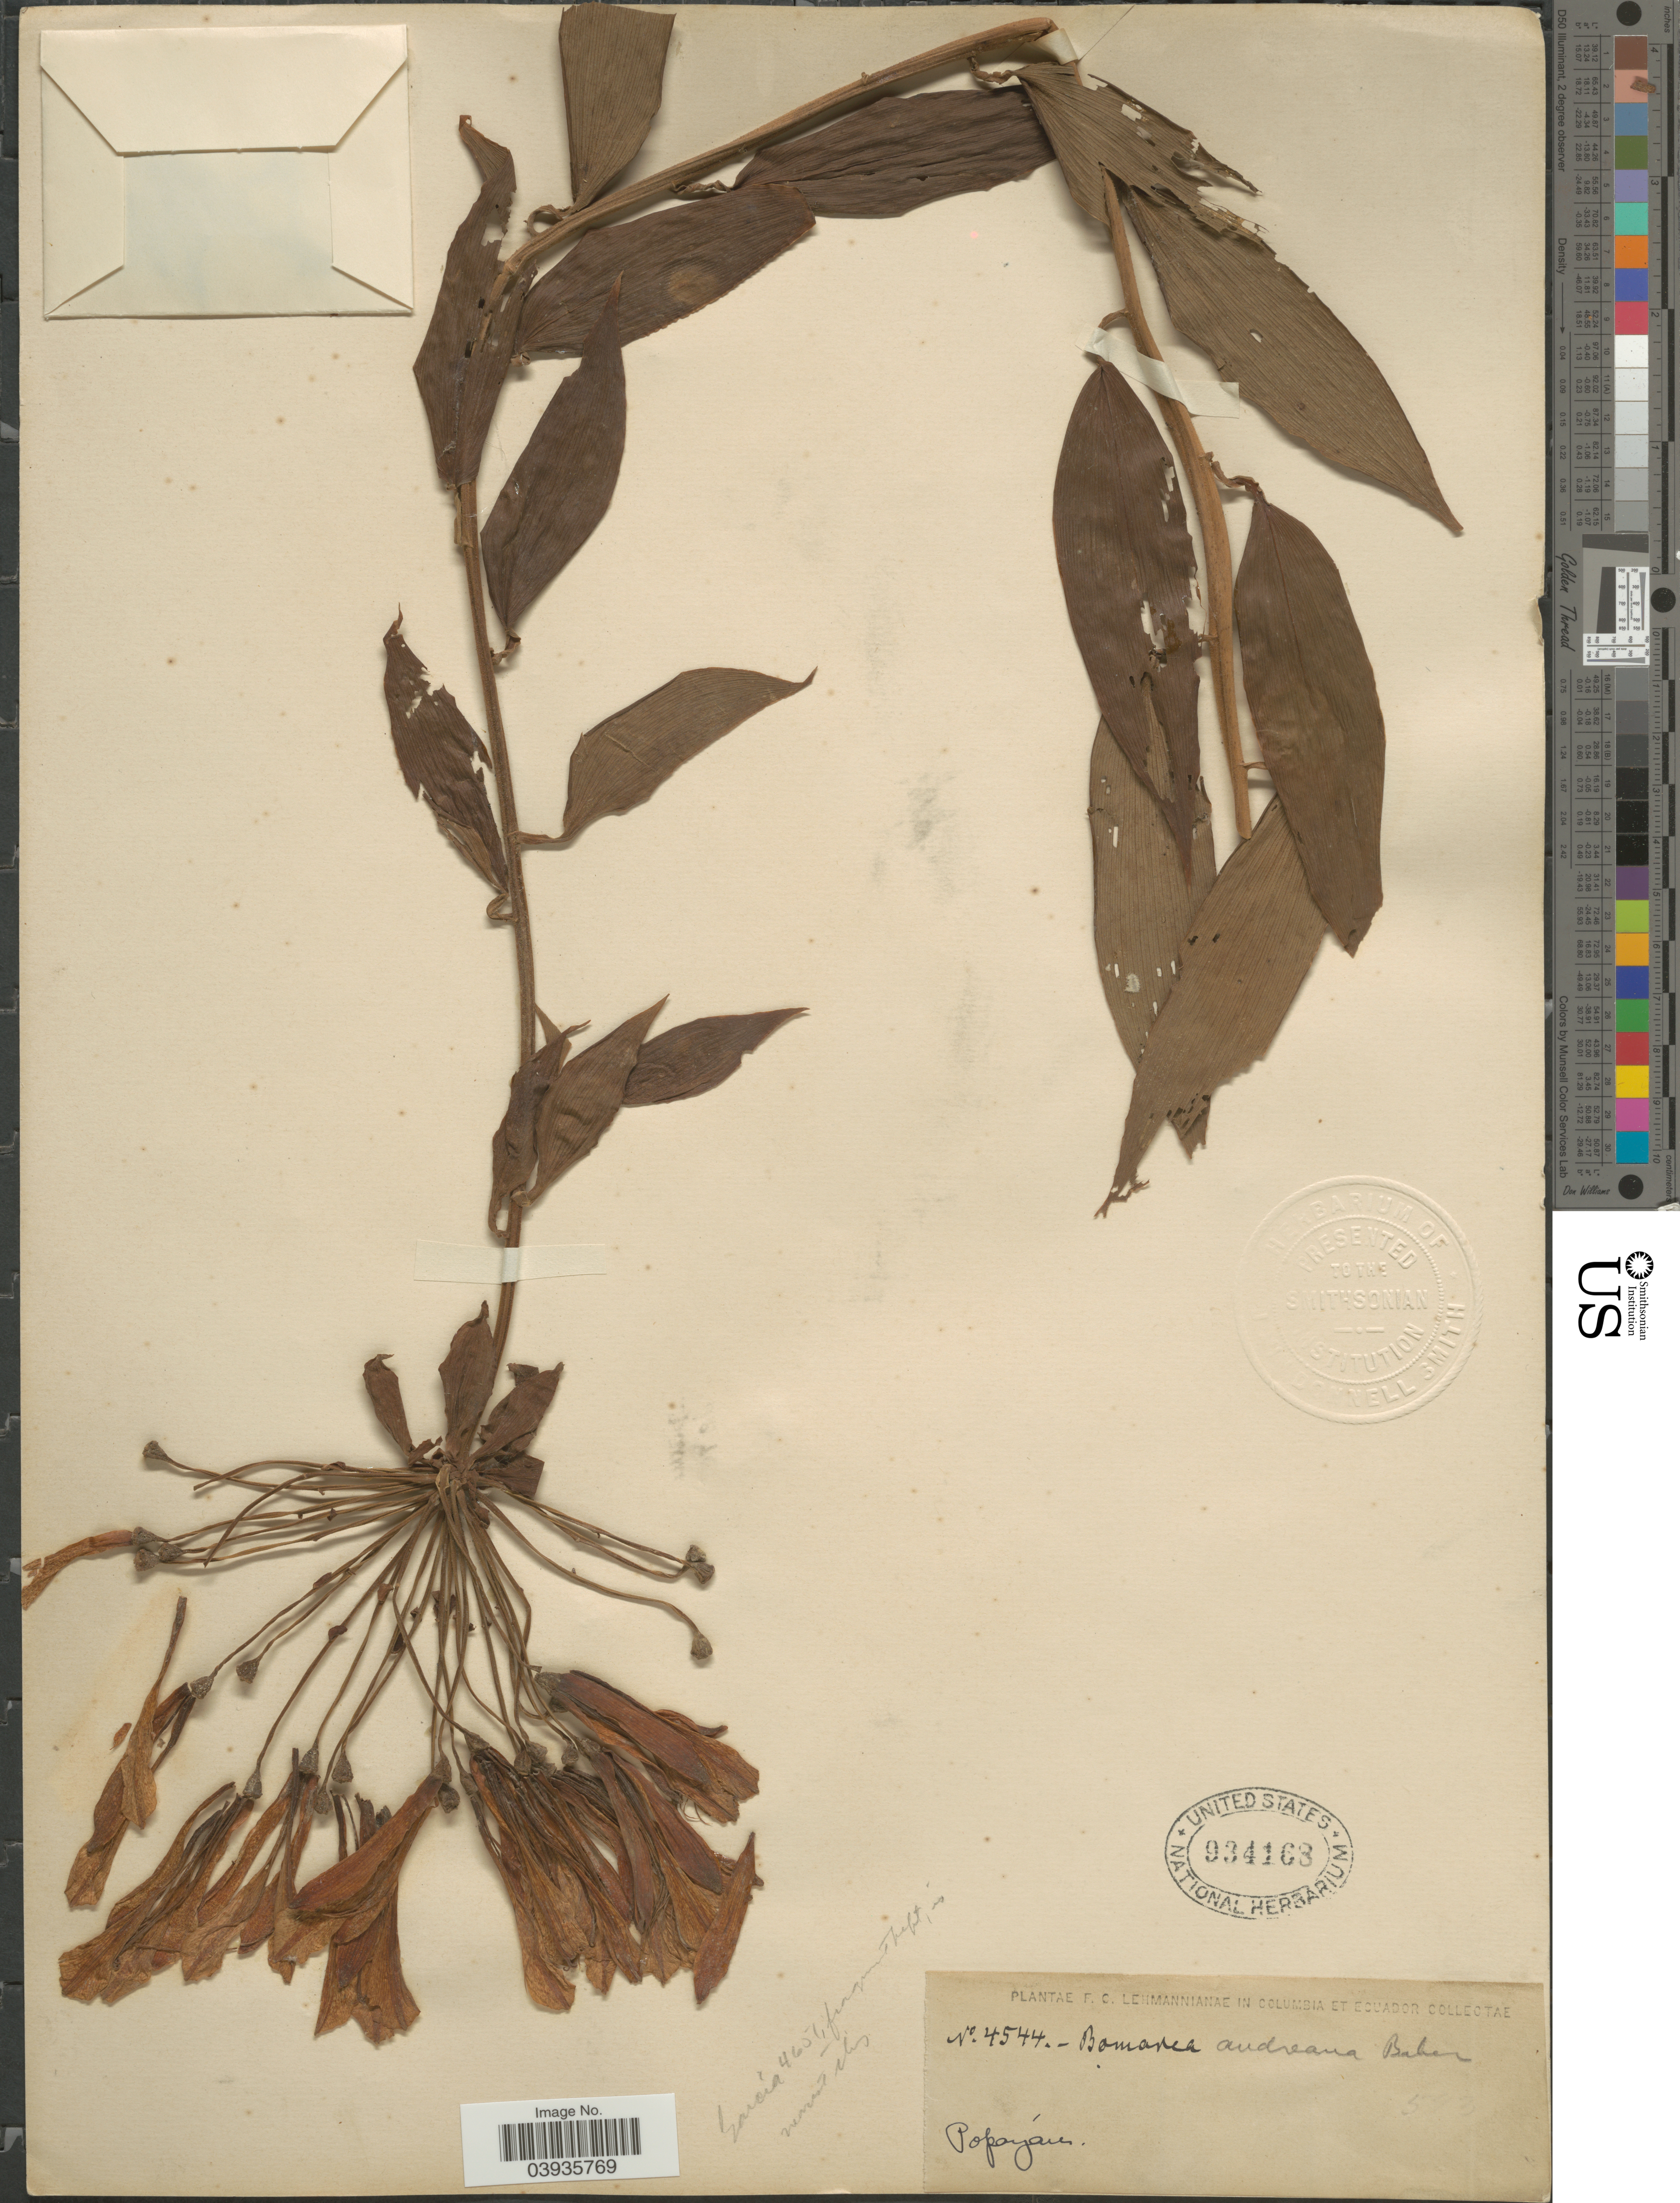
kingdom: Plantae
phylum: Tracheophyta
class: Liliopsida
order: Liliales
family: Alstroemeriaceae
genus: Bomarea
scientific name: Bomarea andreana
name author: Baker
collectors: F. C. Lehmann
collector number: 4544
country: Colombia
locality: Columbia et Ecuador. Popayán.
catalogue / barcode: US 934168